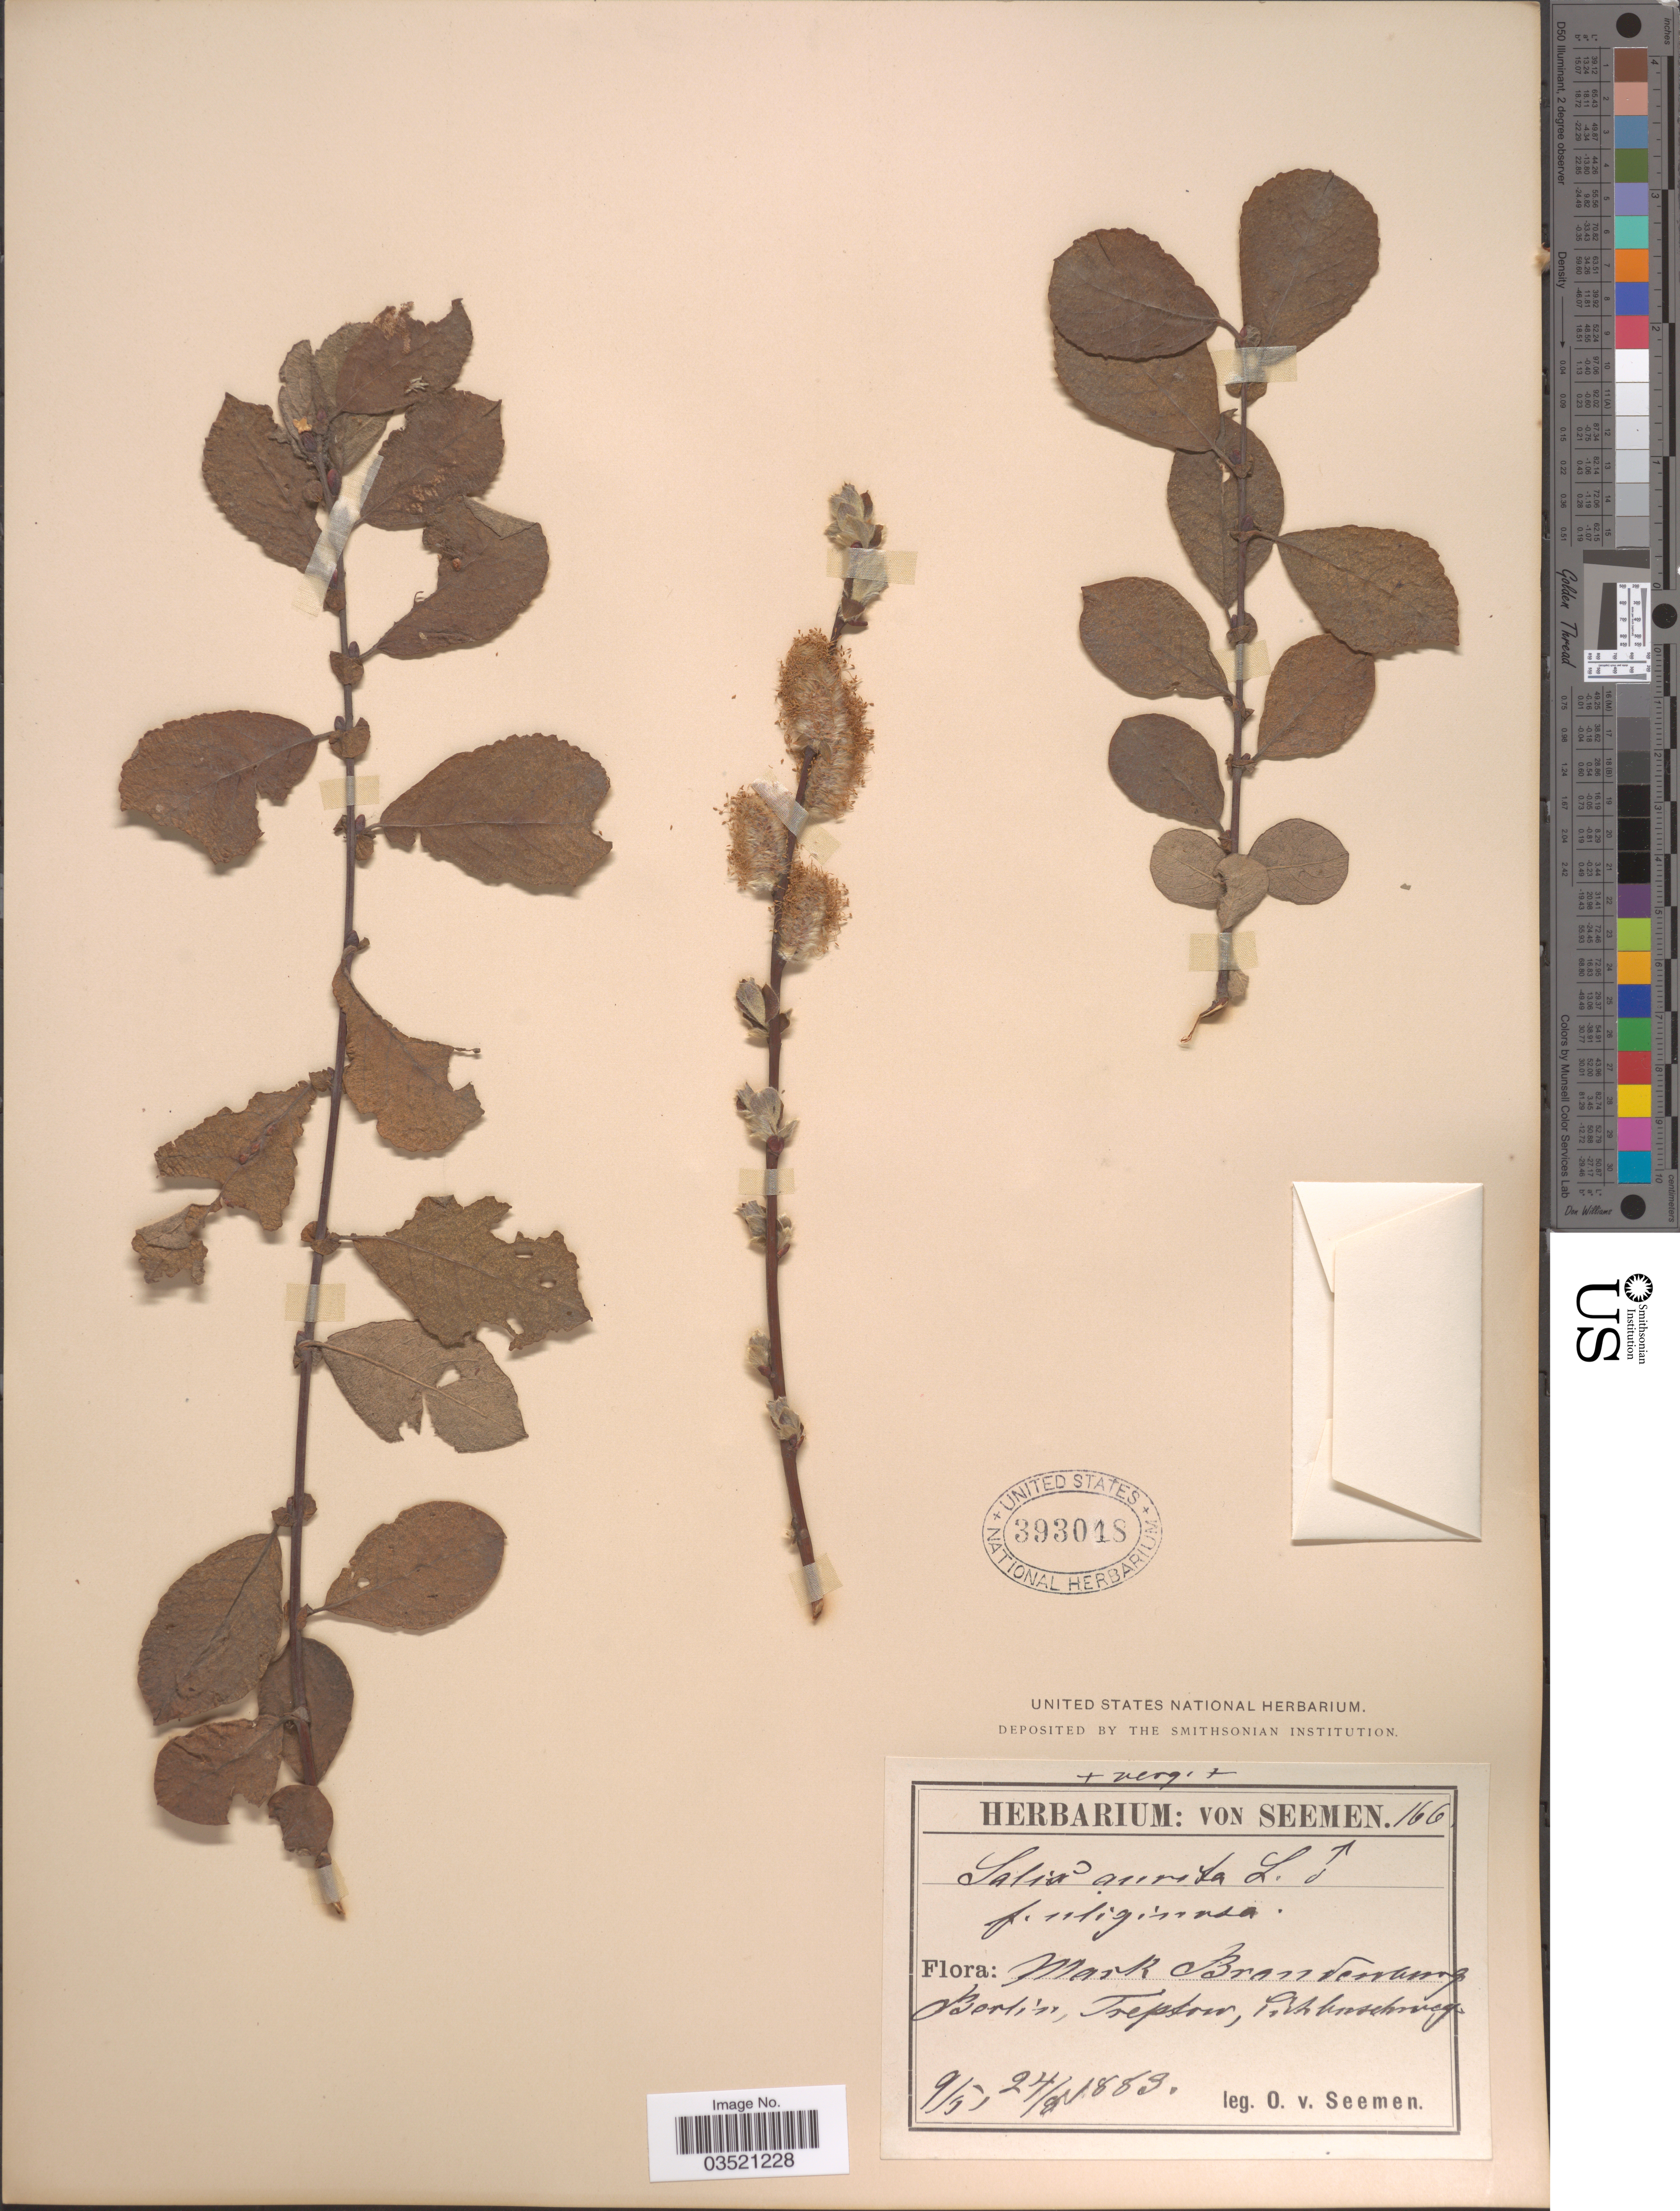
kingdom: Plantae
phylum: Tracheophyta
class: Magnoliopsida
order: Malpighiales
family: Salicaceae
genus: Salix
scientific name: Salix aurita f. uliginosa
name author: Wimm.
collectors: K. O. von Seemen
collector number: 166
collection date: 1883-05-09/1883-08-24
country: Germany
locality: Mark Brandenburg, Berlin, Treptow, Eichbuschweg.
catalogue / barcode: US 393018